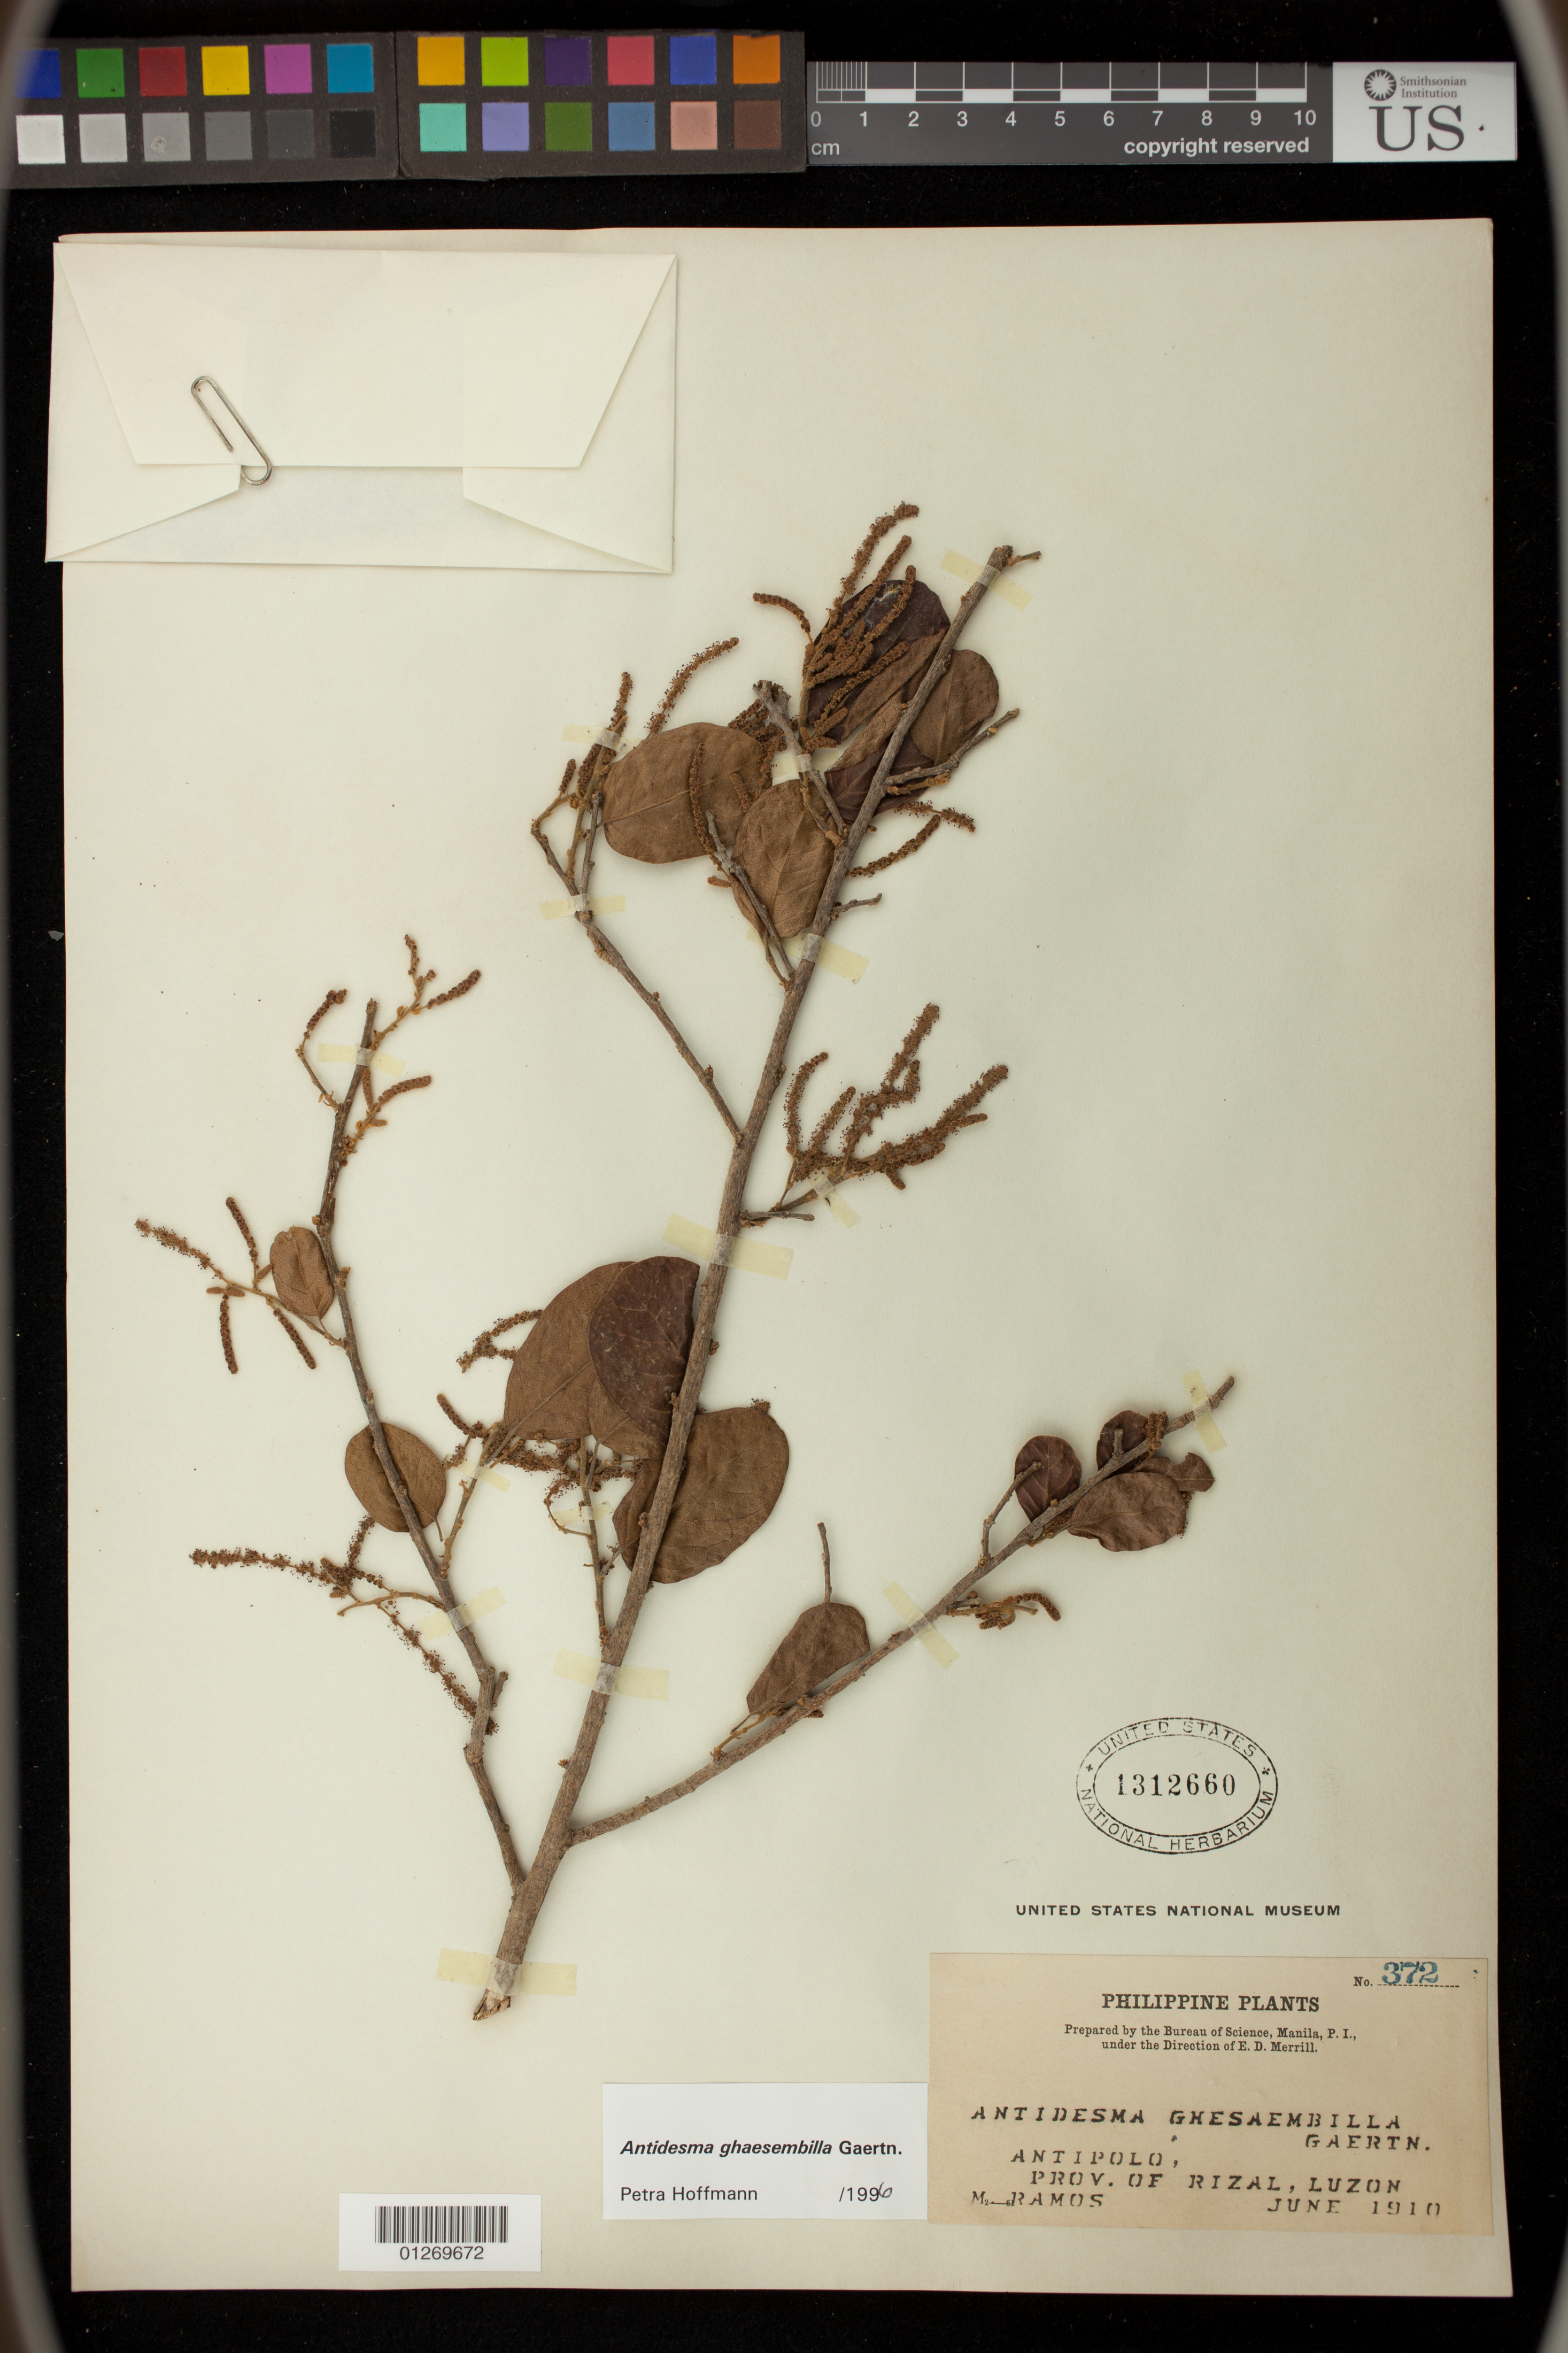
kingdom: Plantae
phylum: Tracheophyta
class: Magnoliopsida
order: Malpighiales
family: Phyllanthaceae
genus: Antidesma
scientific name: Antidesma ghaesembilla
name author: Gaertn.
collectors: M. Ramos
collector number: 372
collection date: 1910-06-01/1910-06-30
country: Philippines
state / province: Calabarzon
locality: Antipolo, Prov. of Rizal, Luzon.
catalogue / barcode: US 1312660